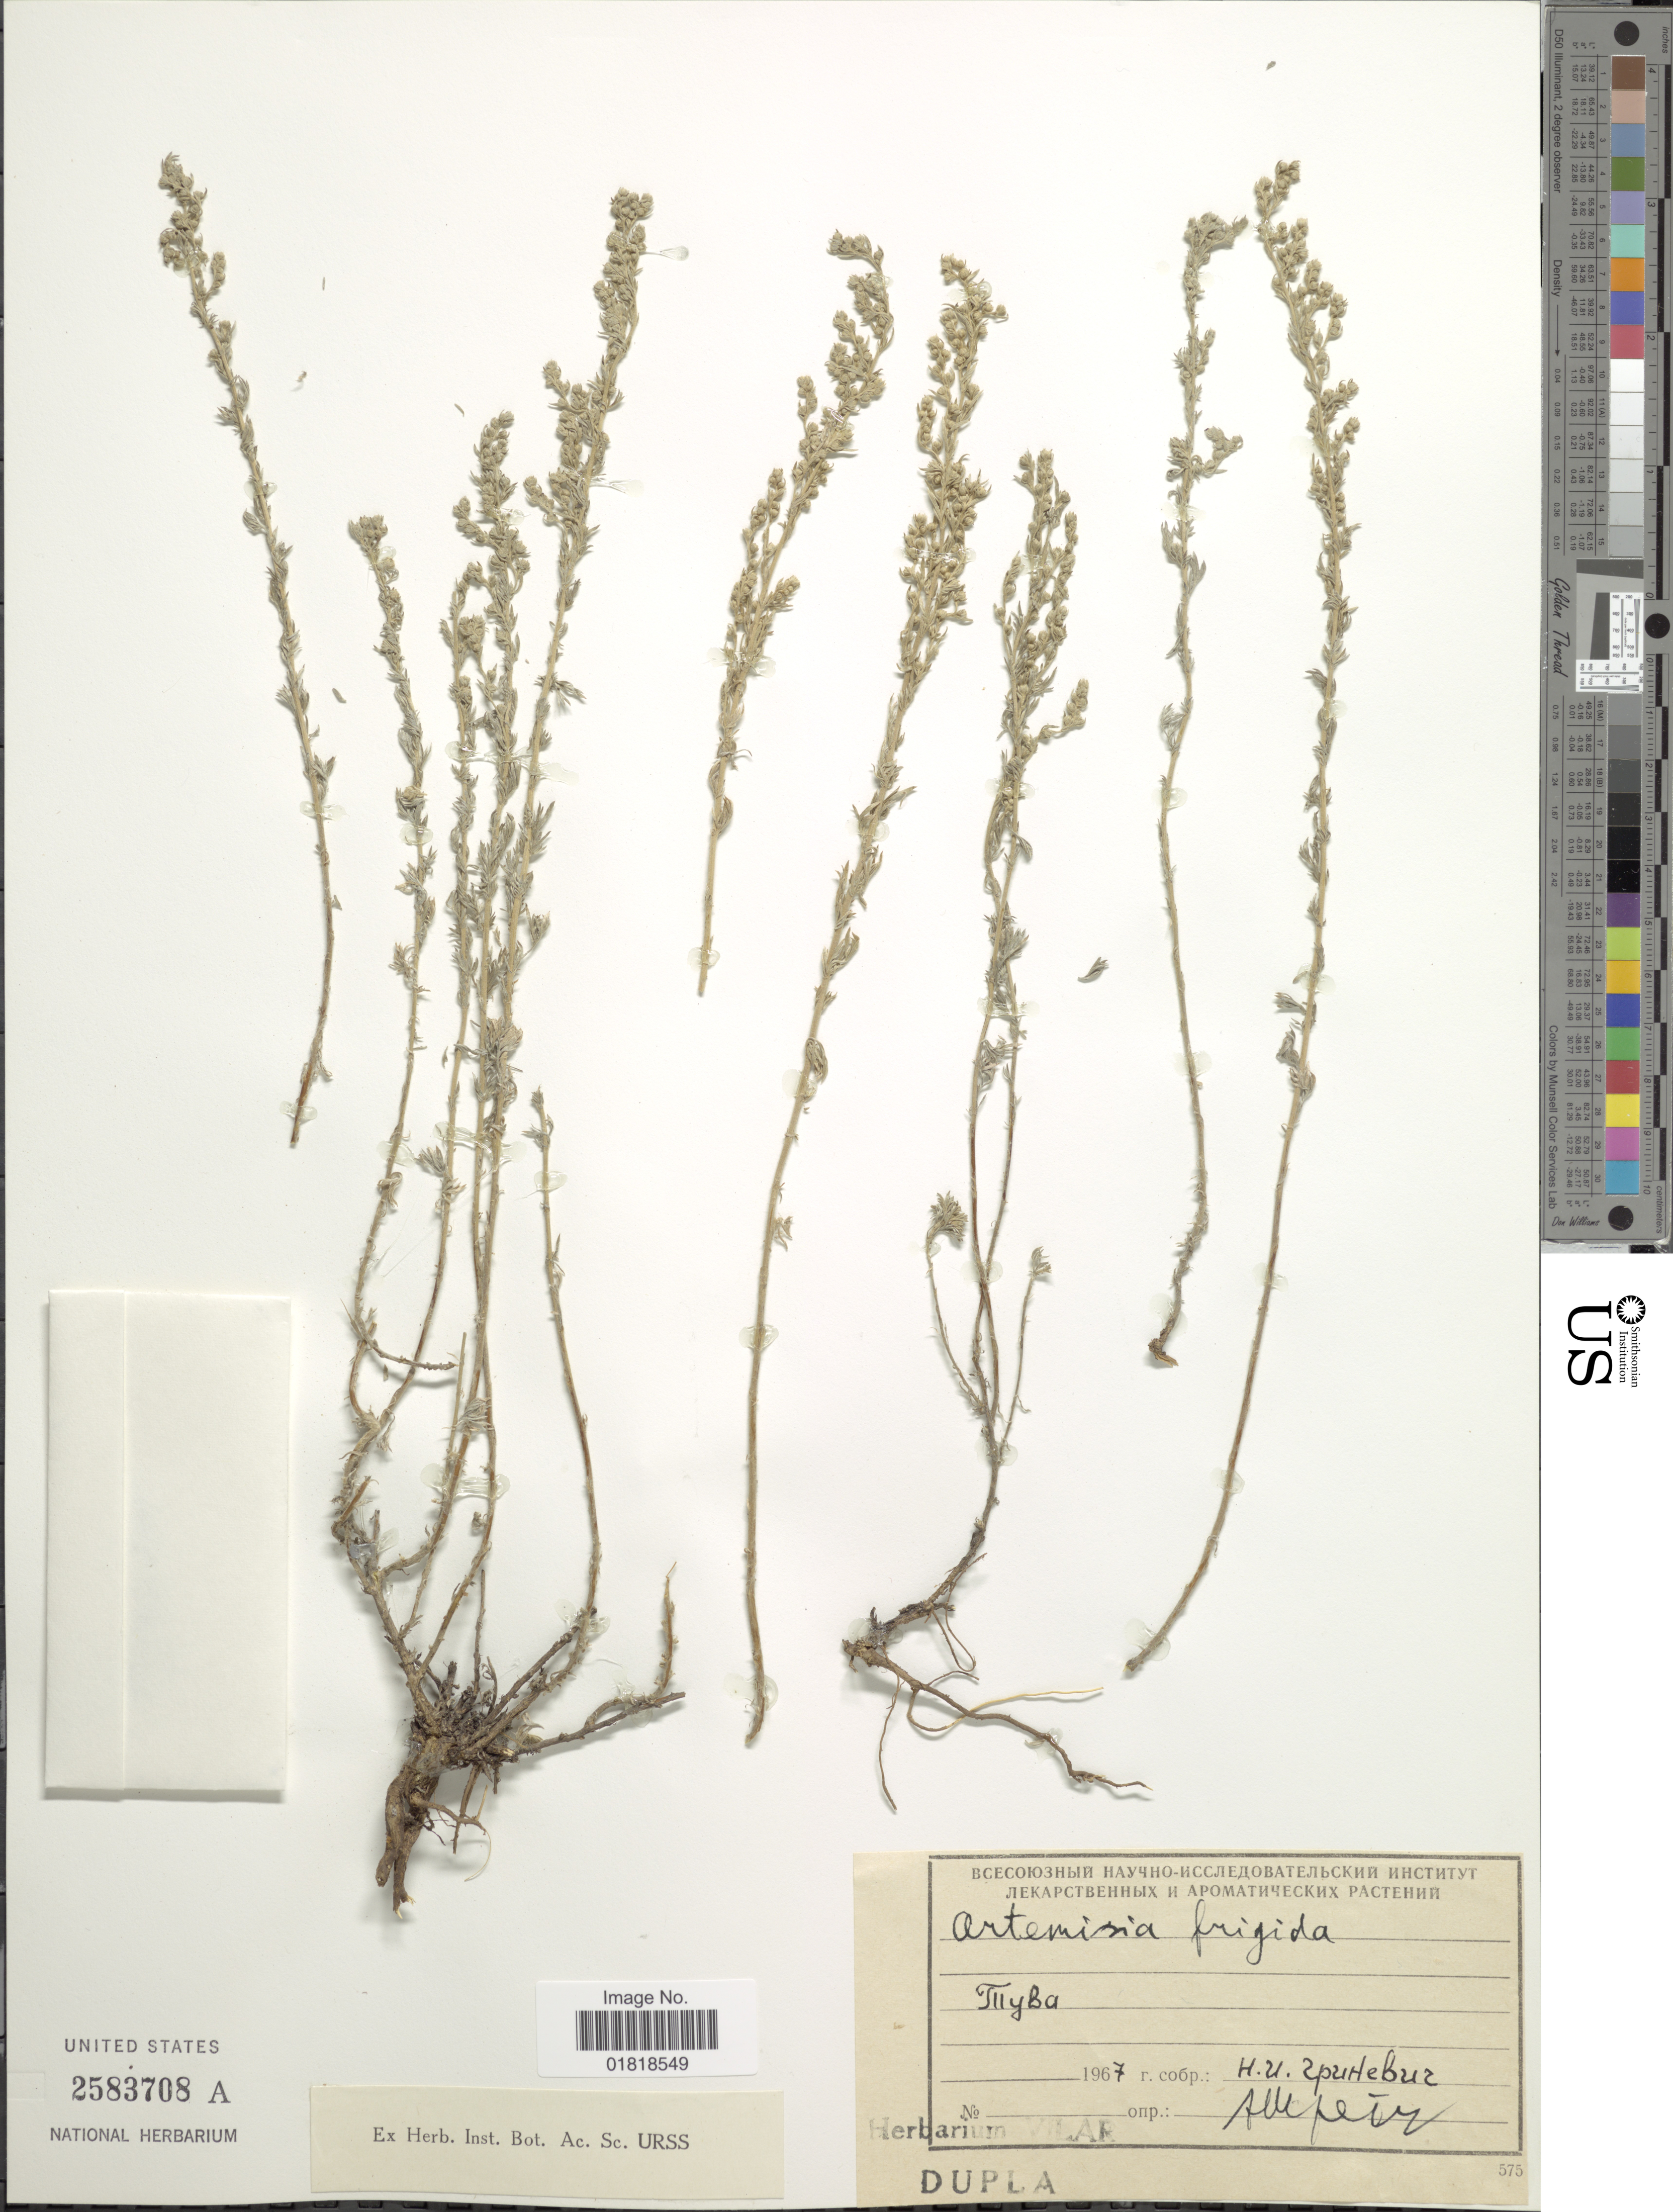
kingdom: Plantae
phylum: Tracheophyta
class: Magnoliopsida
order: Asterales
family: Asteraceae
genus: Artemisia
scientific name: Artemisia frigida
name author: Willd.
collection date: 1967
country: U.S.S.R.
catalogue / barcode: US 2583708A